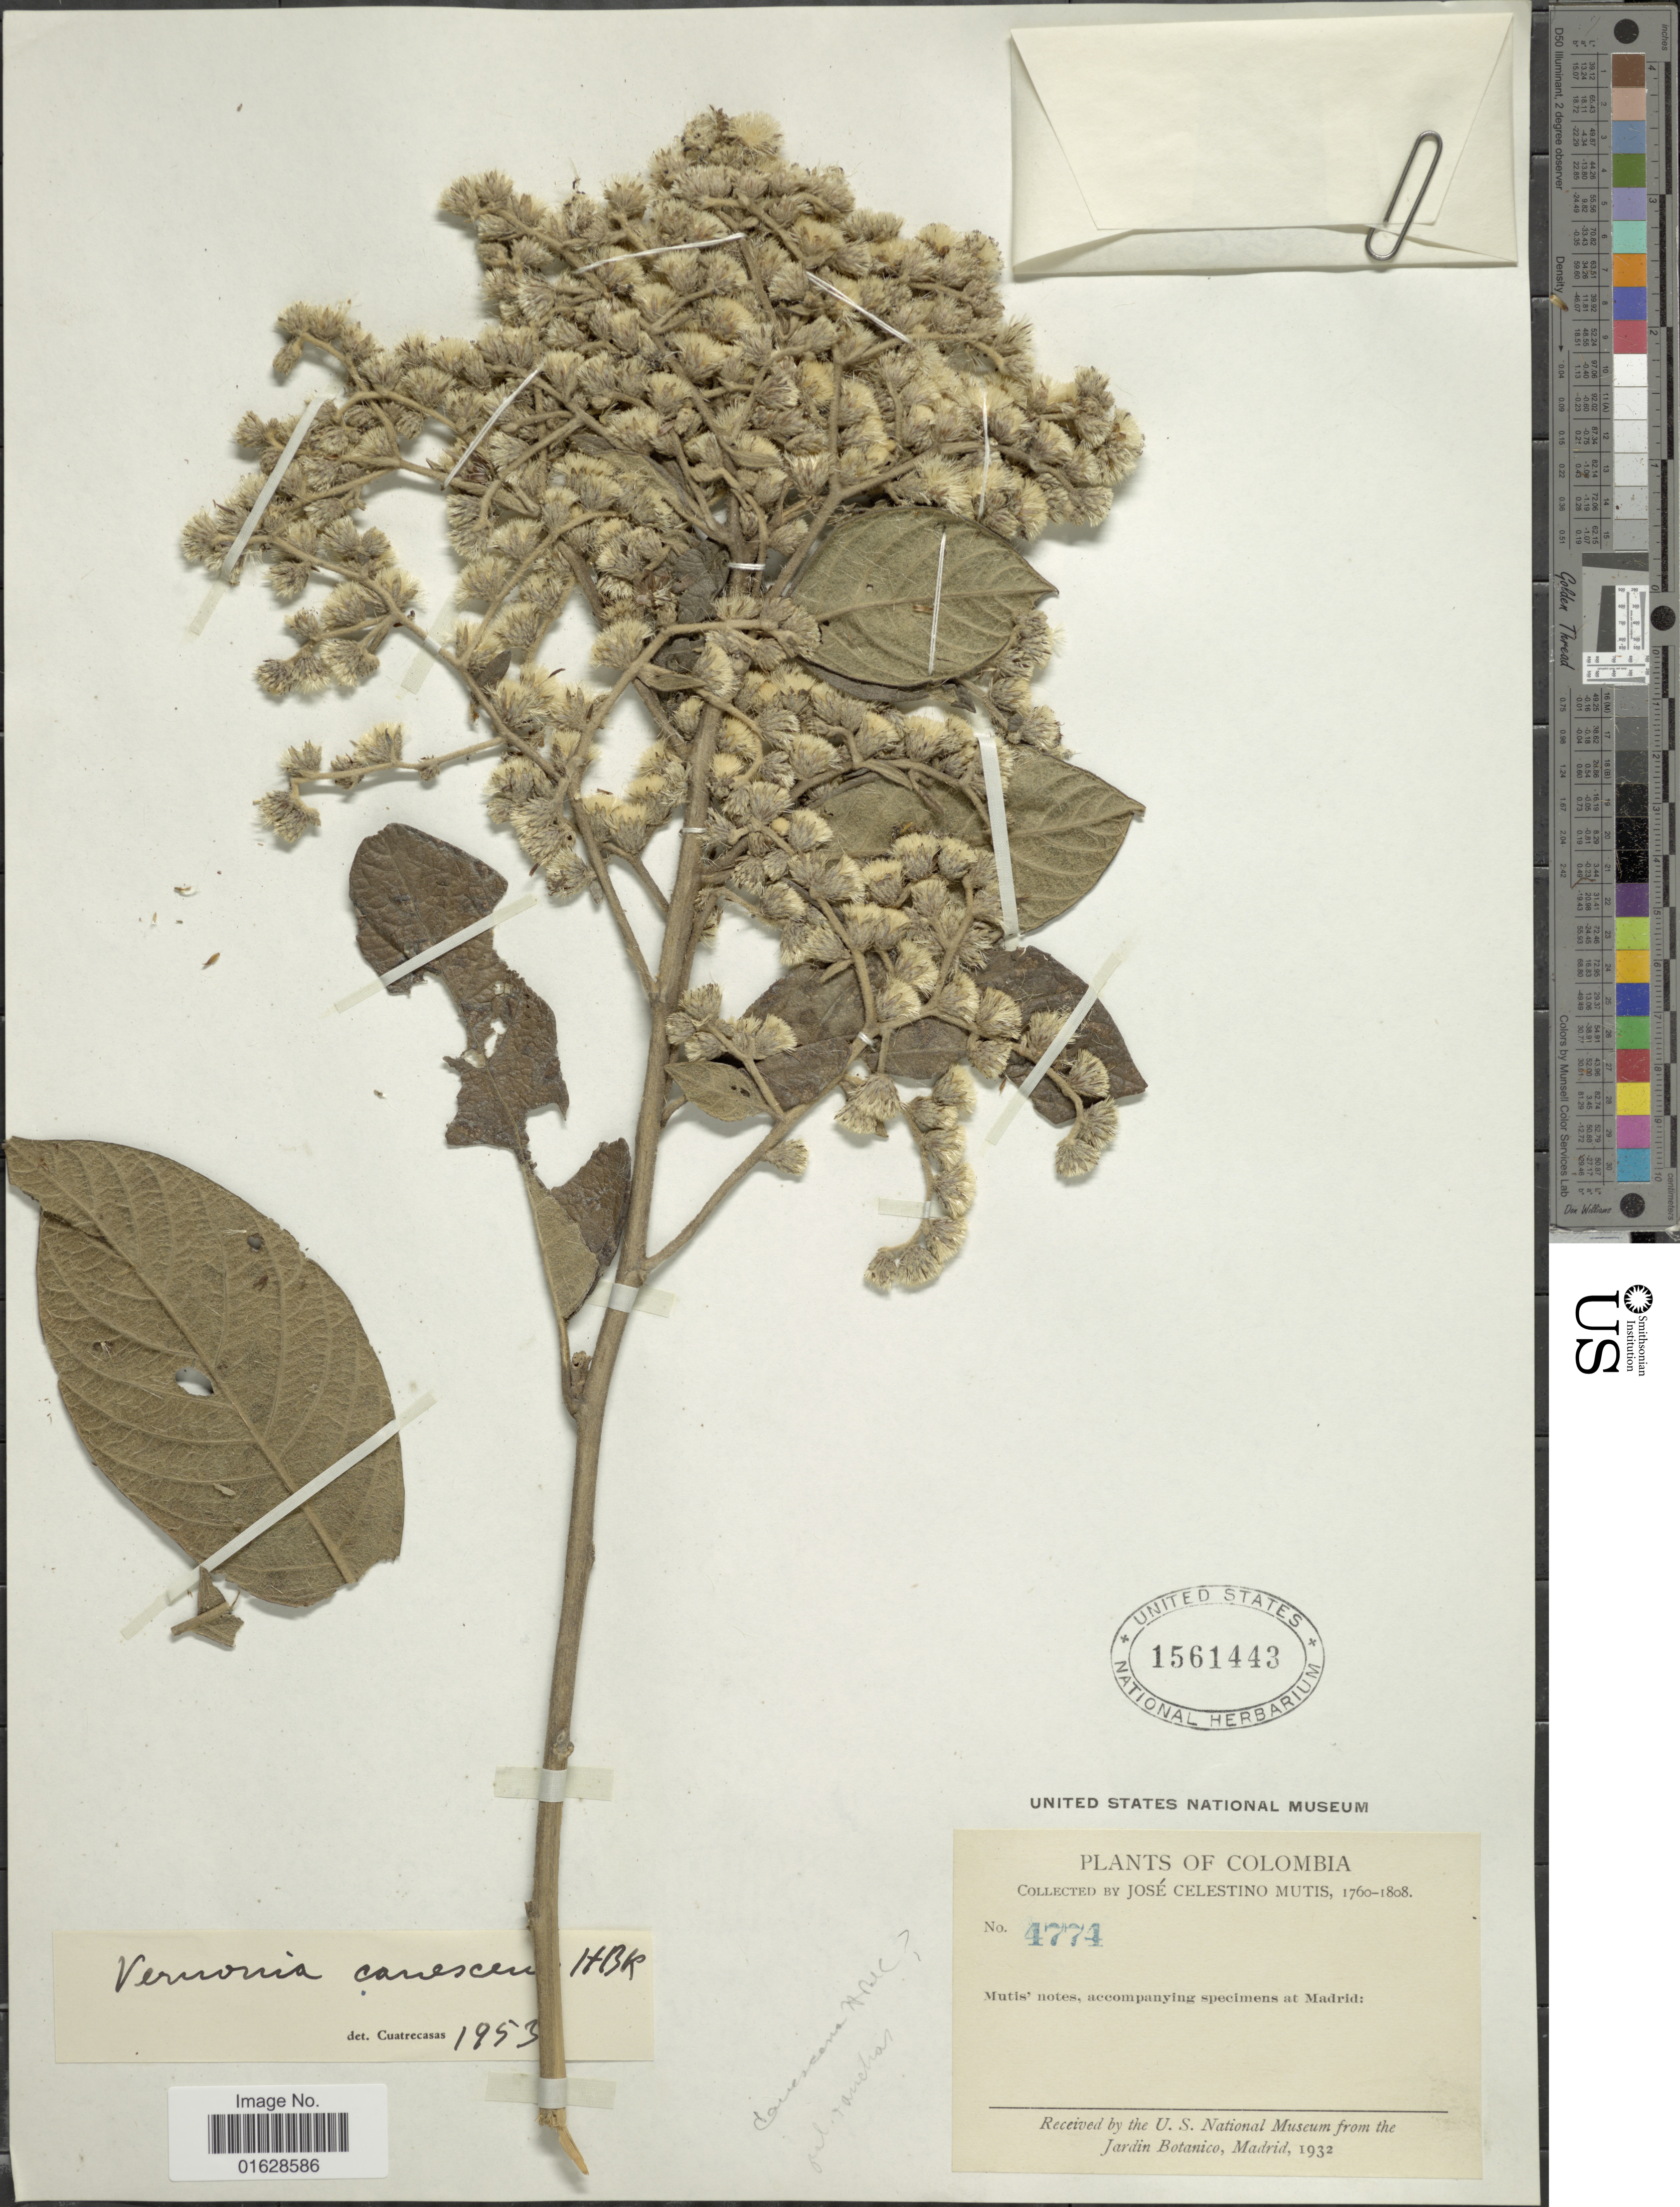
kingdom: Plantae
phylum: Tracheophyta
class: Magnoliopsida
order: Asterales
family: Asteraceae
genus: Lepidaploa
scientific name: Lepidaploa canescens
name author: (Kunth) H. Rob.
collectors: J. C. B. Mutis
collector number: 4774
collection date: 1760/1808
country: Colombia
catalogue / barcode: US 1561443